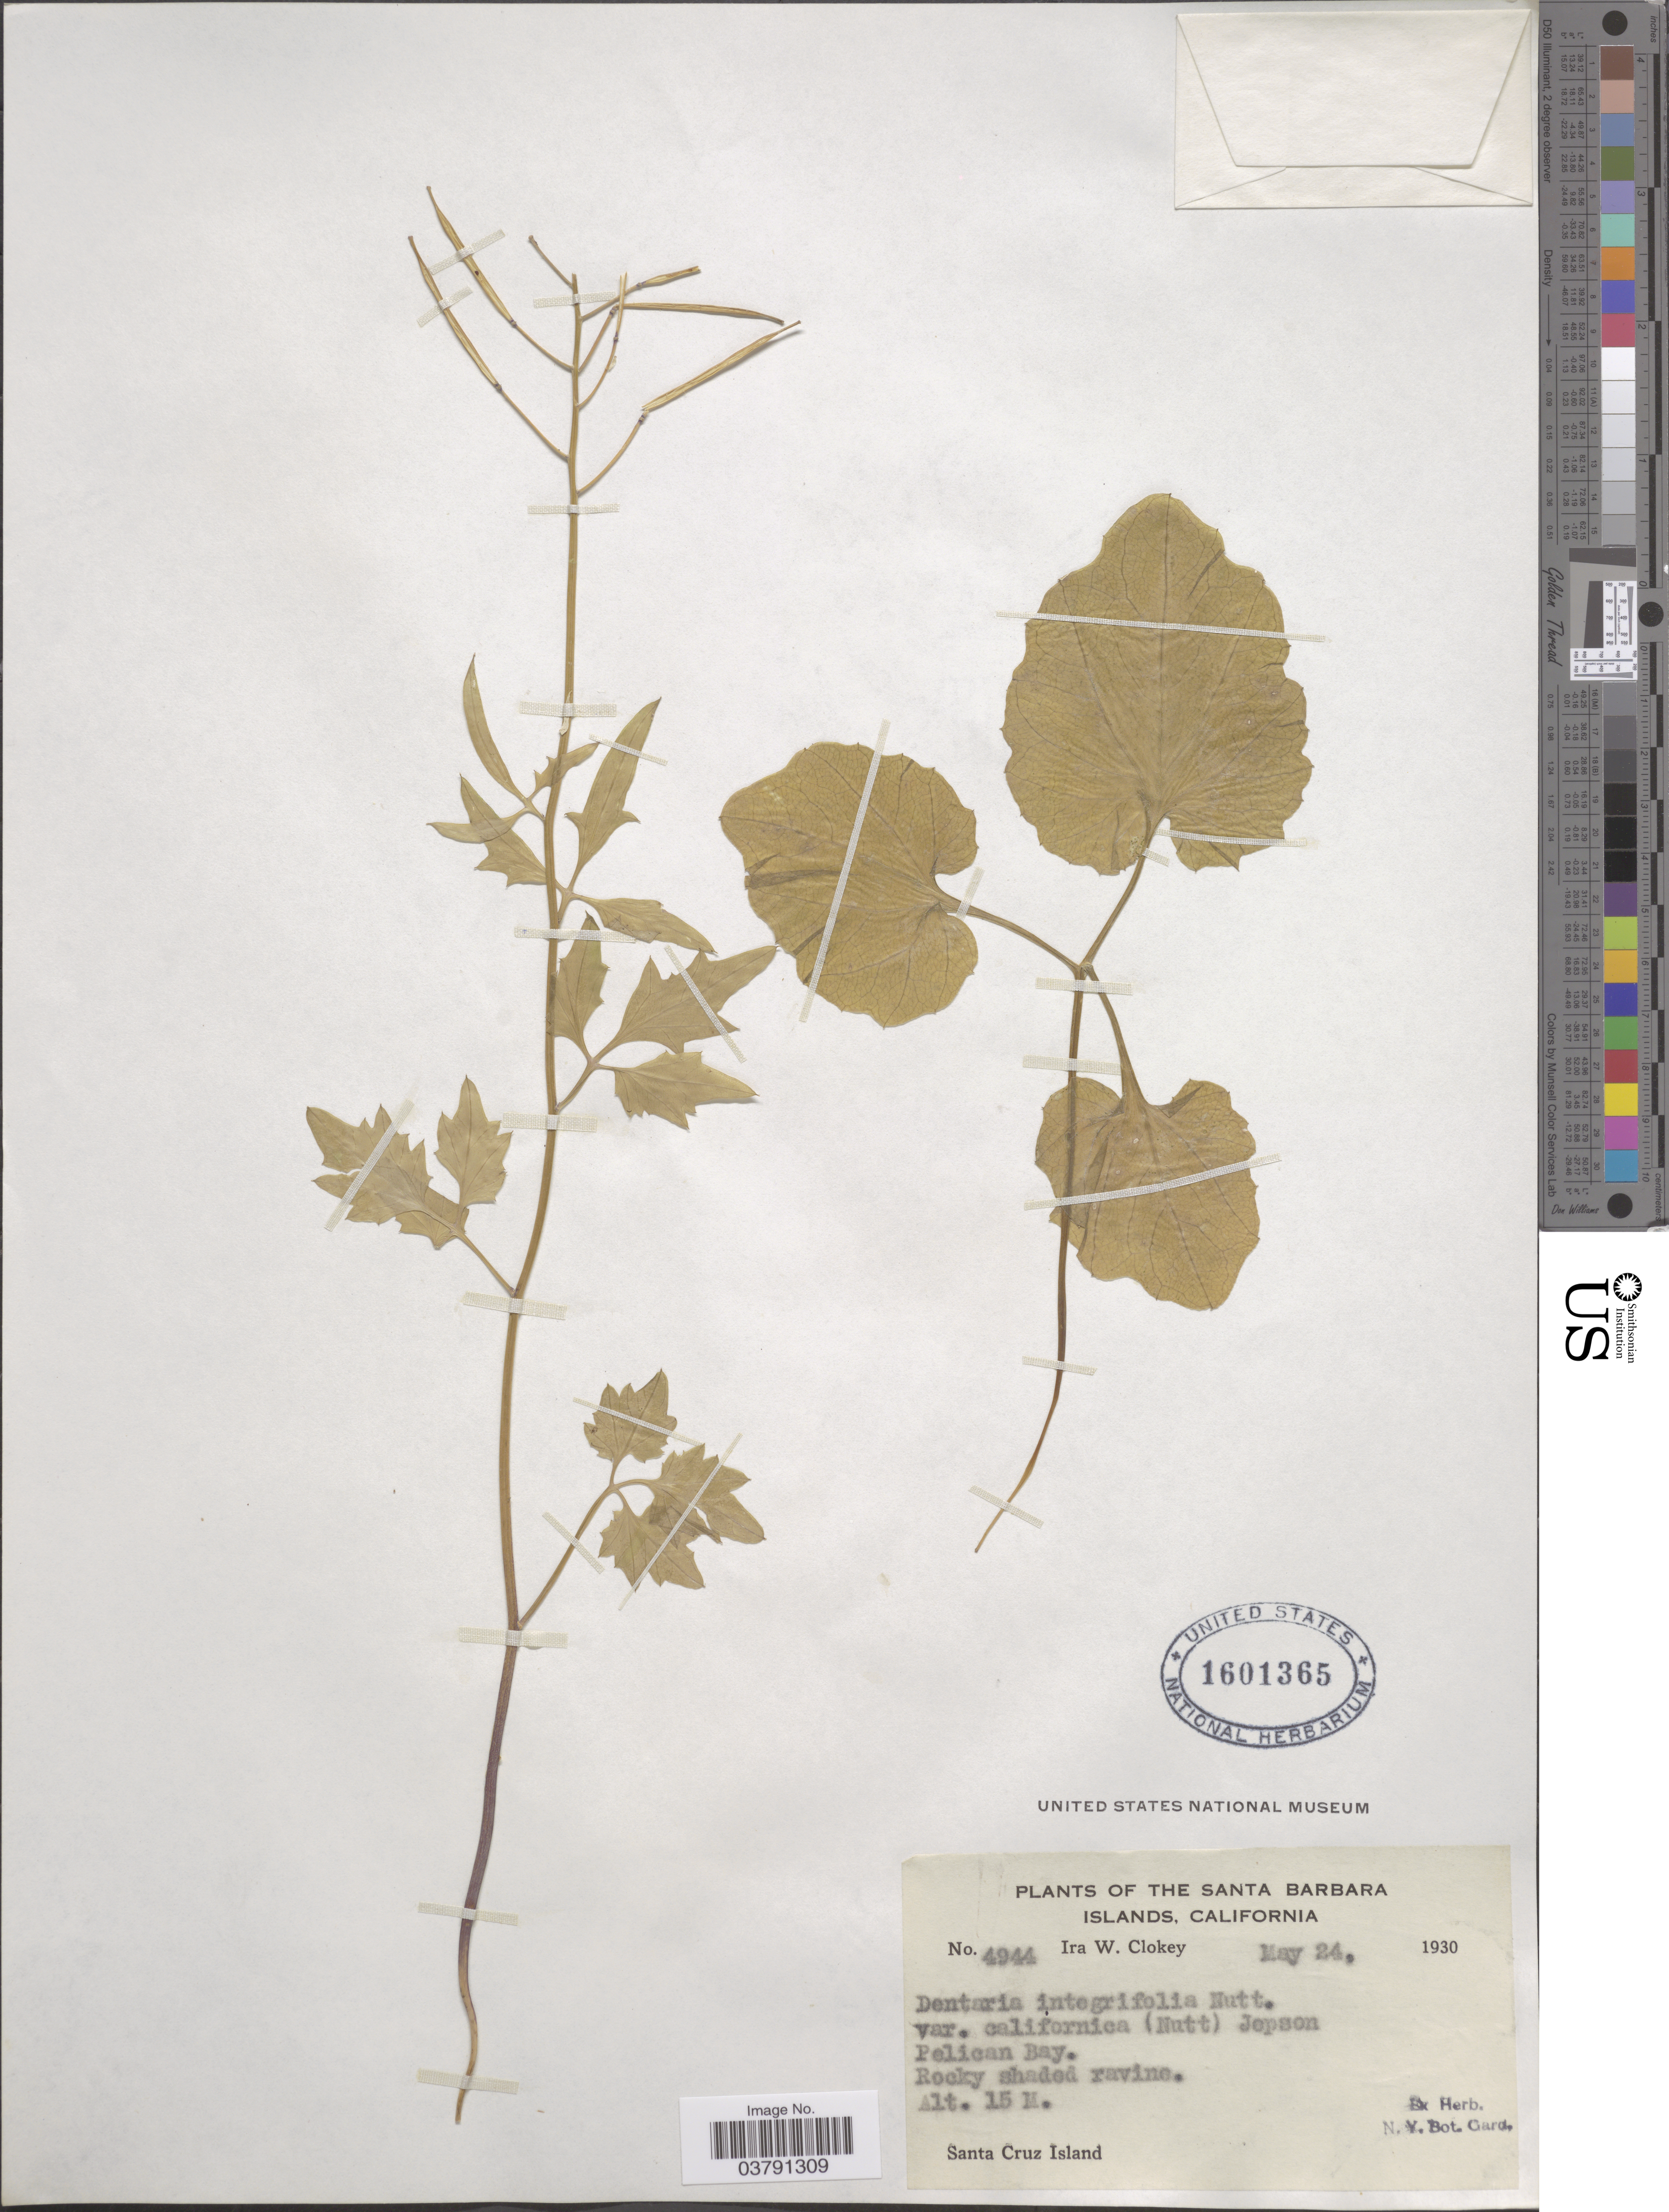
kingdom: Plantae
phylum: Tracheophyta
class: Magnoliopsida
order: Brassicales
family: Brassicaceae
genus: Dentaria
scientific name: Dentaria californica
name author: Nutt.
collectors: I. W. Clokey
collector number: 4944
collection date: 1930-05-24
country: United States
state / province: California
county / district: Santa Barbara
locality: The Santa Barbara Islands. Pelican Bay. Rocky shaded ravine. Santa Cruz Island.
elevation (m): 15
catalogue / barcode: US 1601365